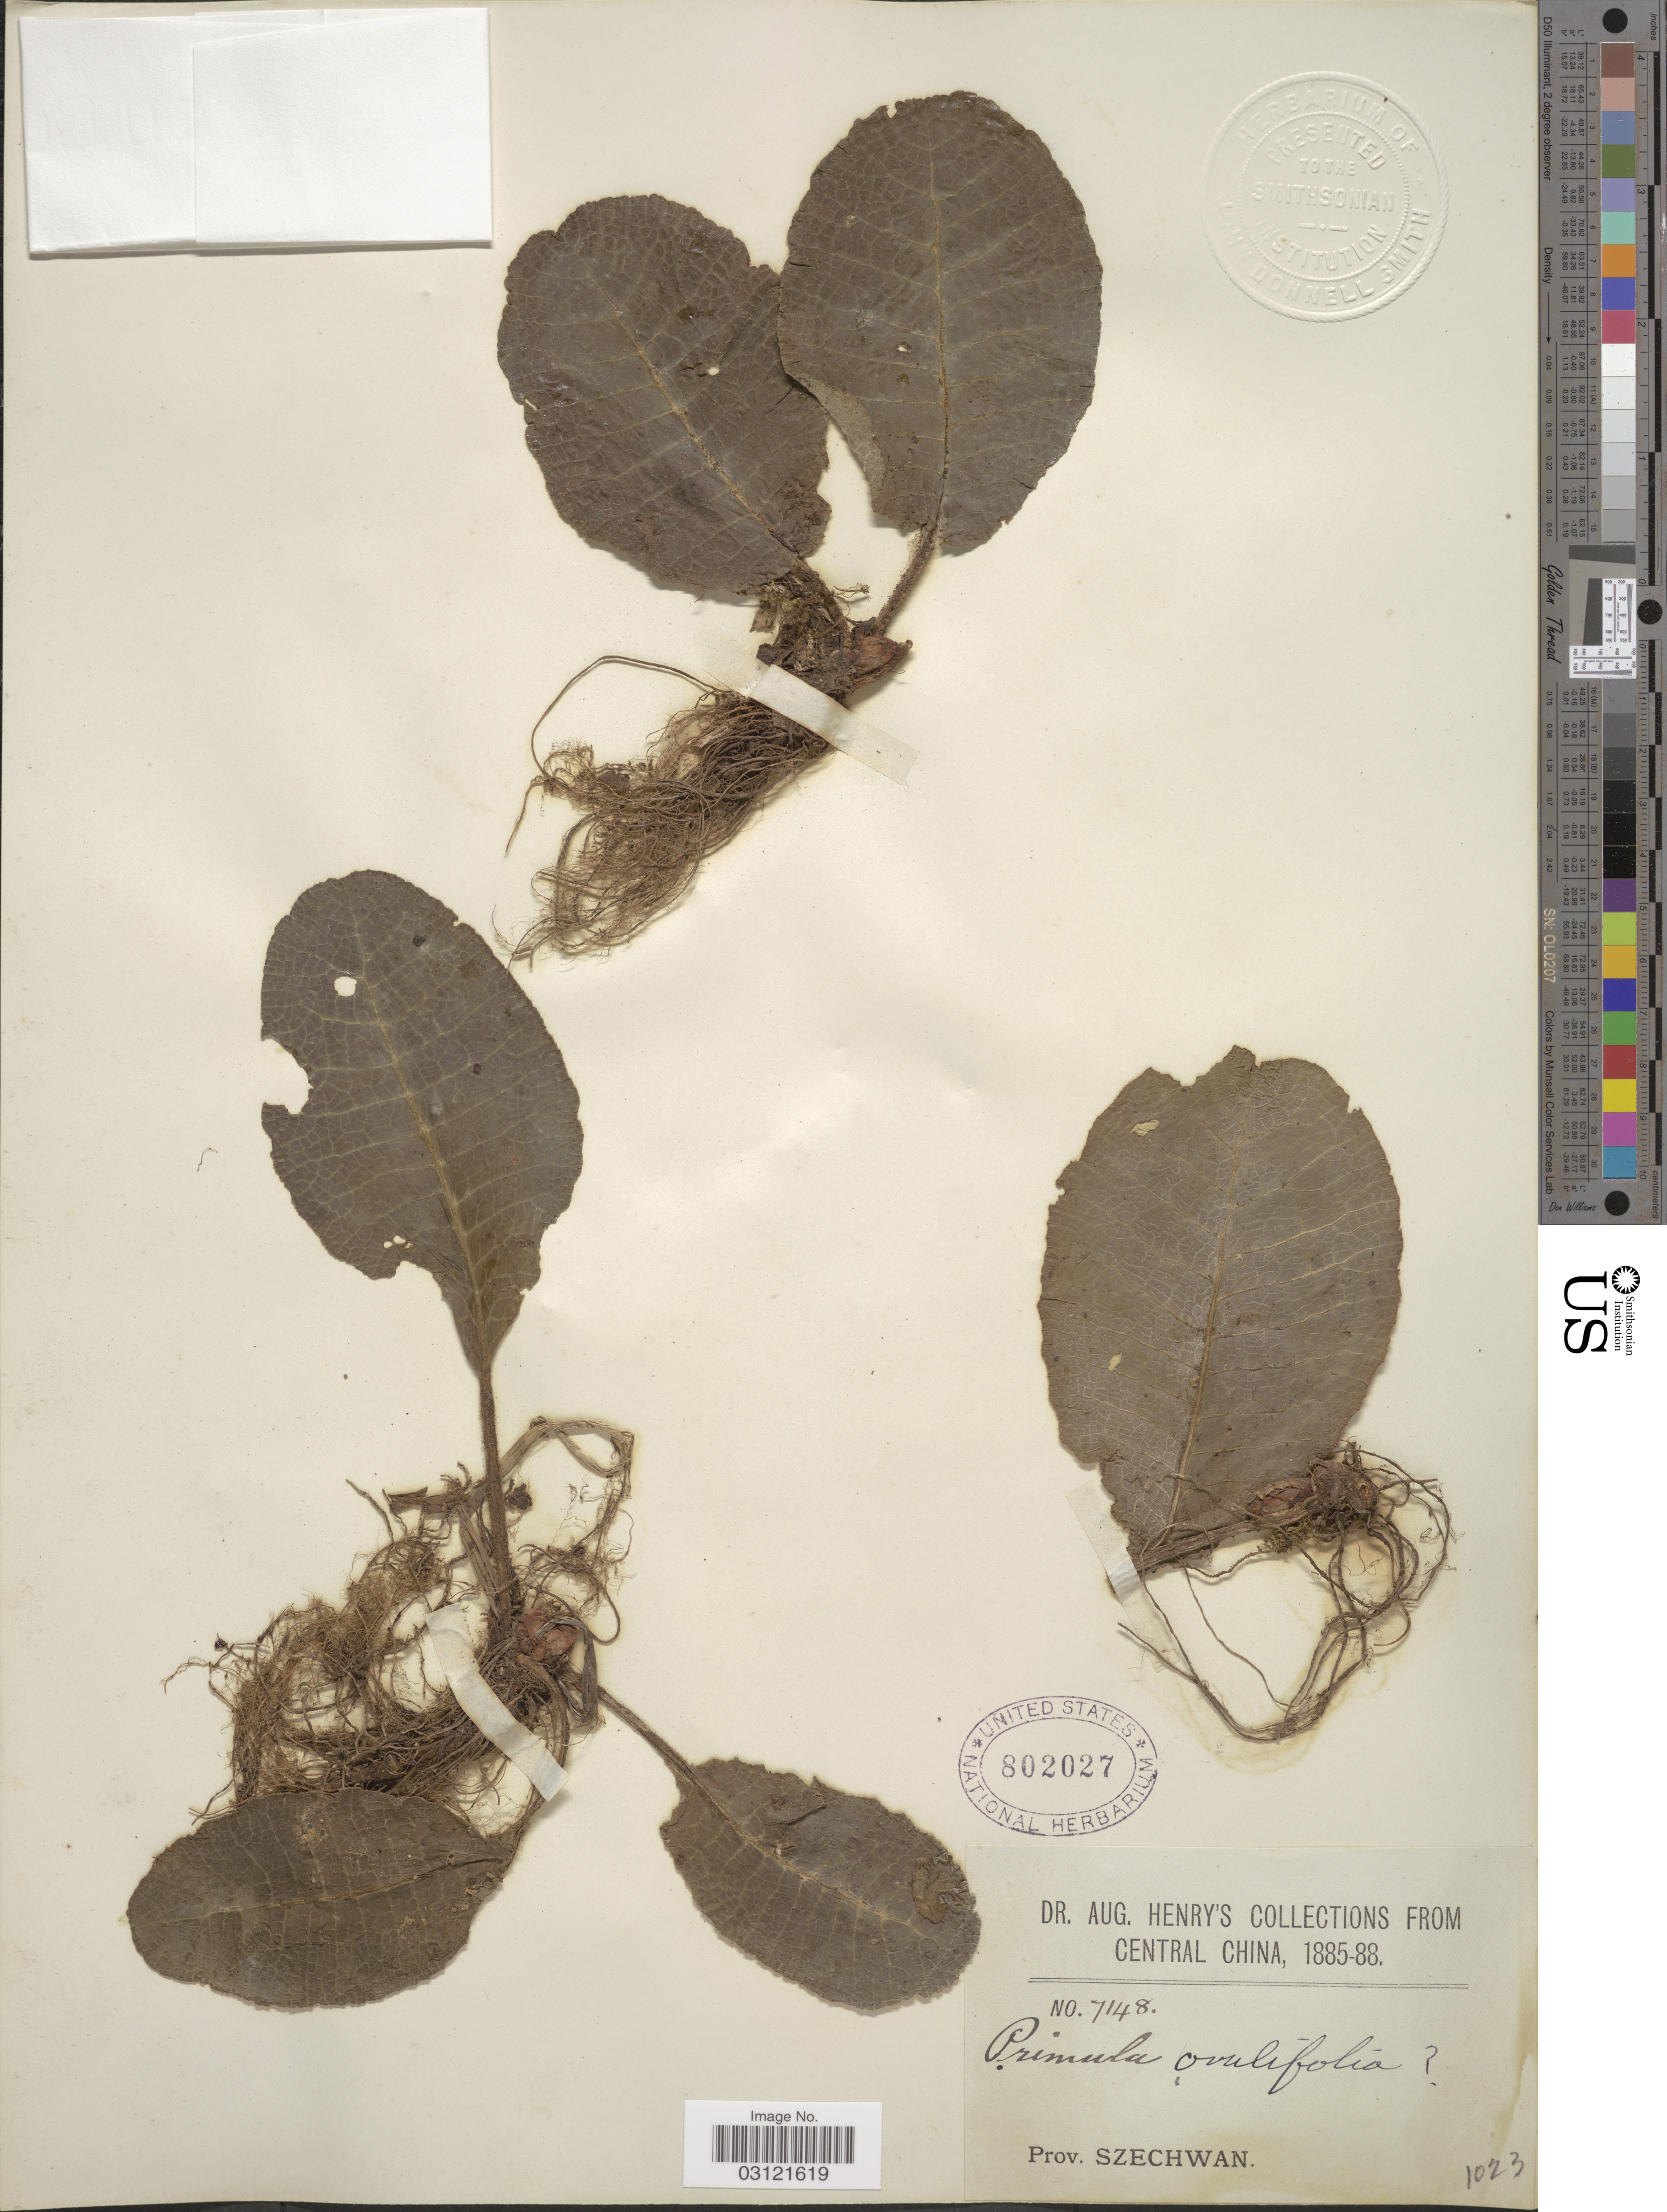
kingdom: Plantae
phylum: Tracheophyta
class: Magnoliopsida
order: Ericales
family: Primulaceae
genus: Primula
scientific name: Primula ovalifolia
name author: Franch.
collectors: A. Henry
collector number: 7148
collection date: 1885/1888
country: China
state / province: Sichuan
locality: Central China, Prov. Szechwan.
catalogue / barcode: US 802027